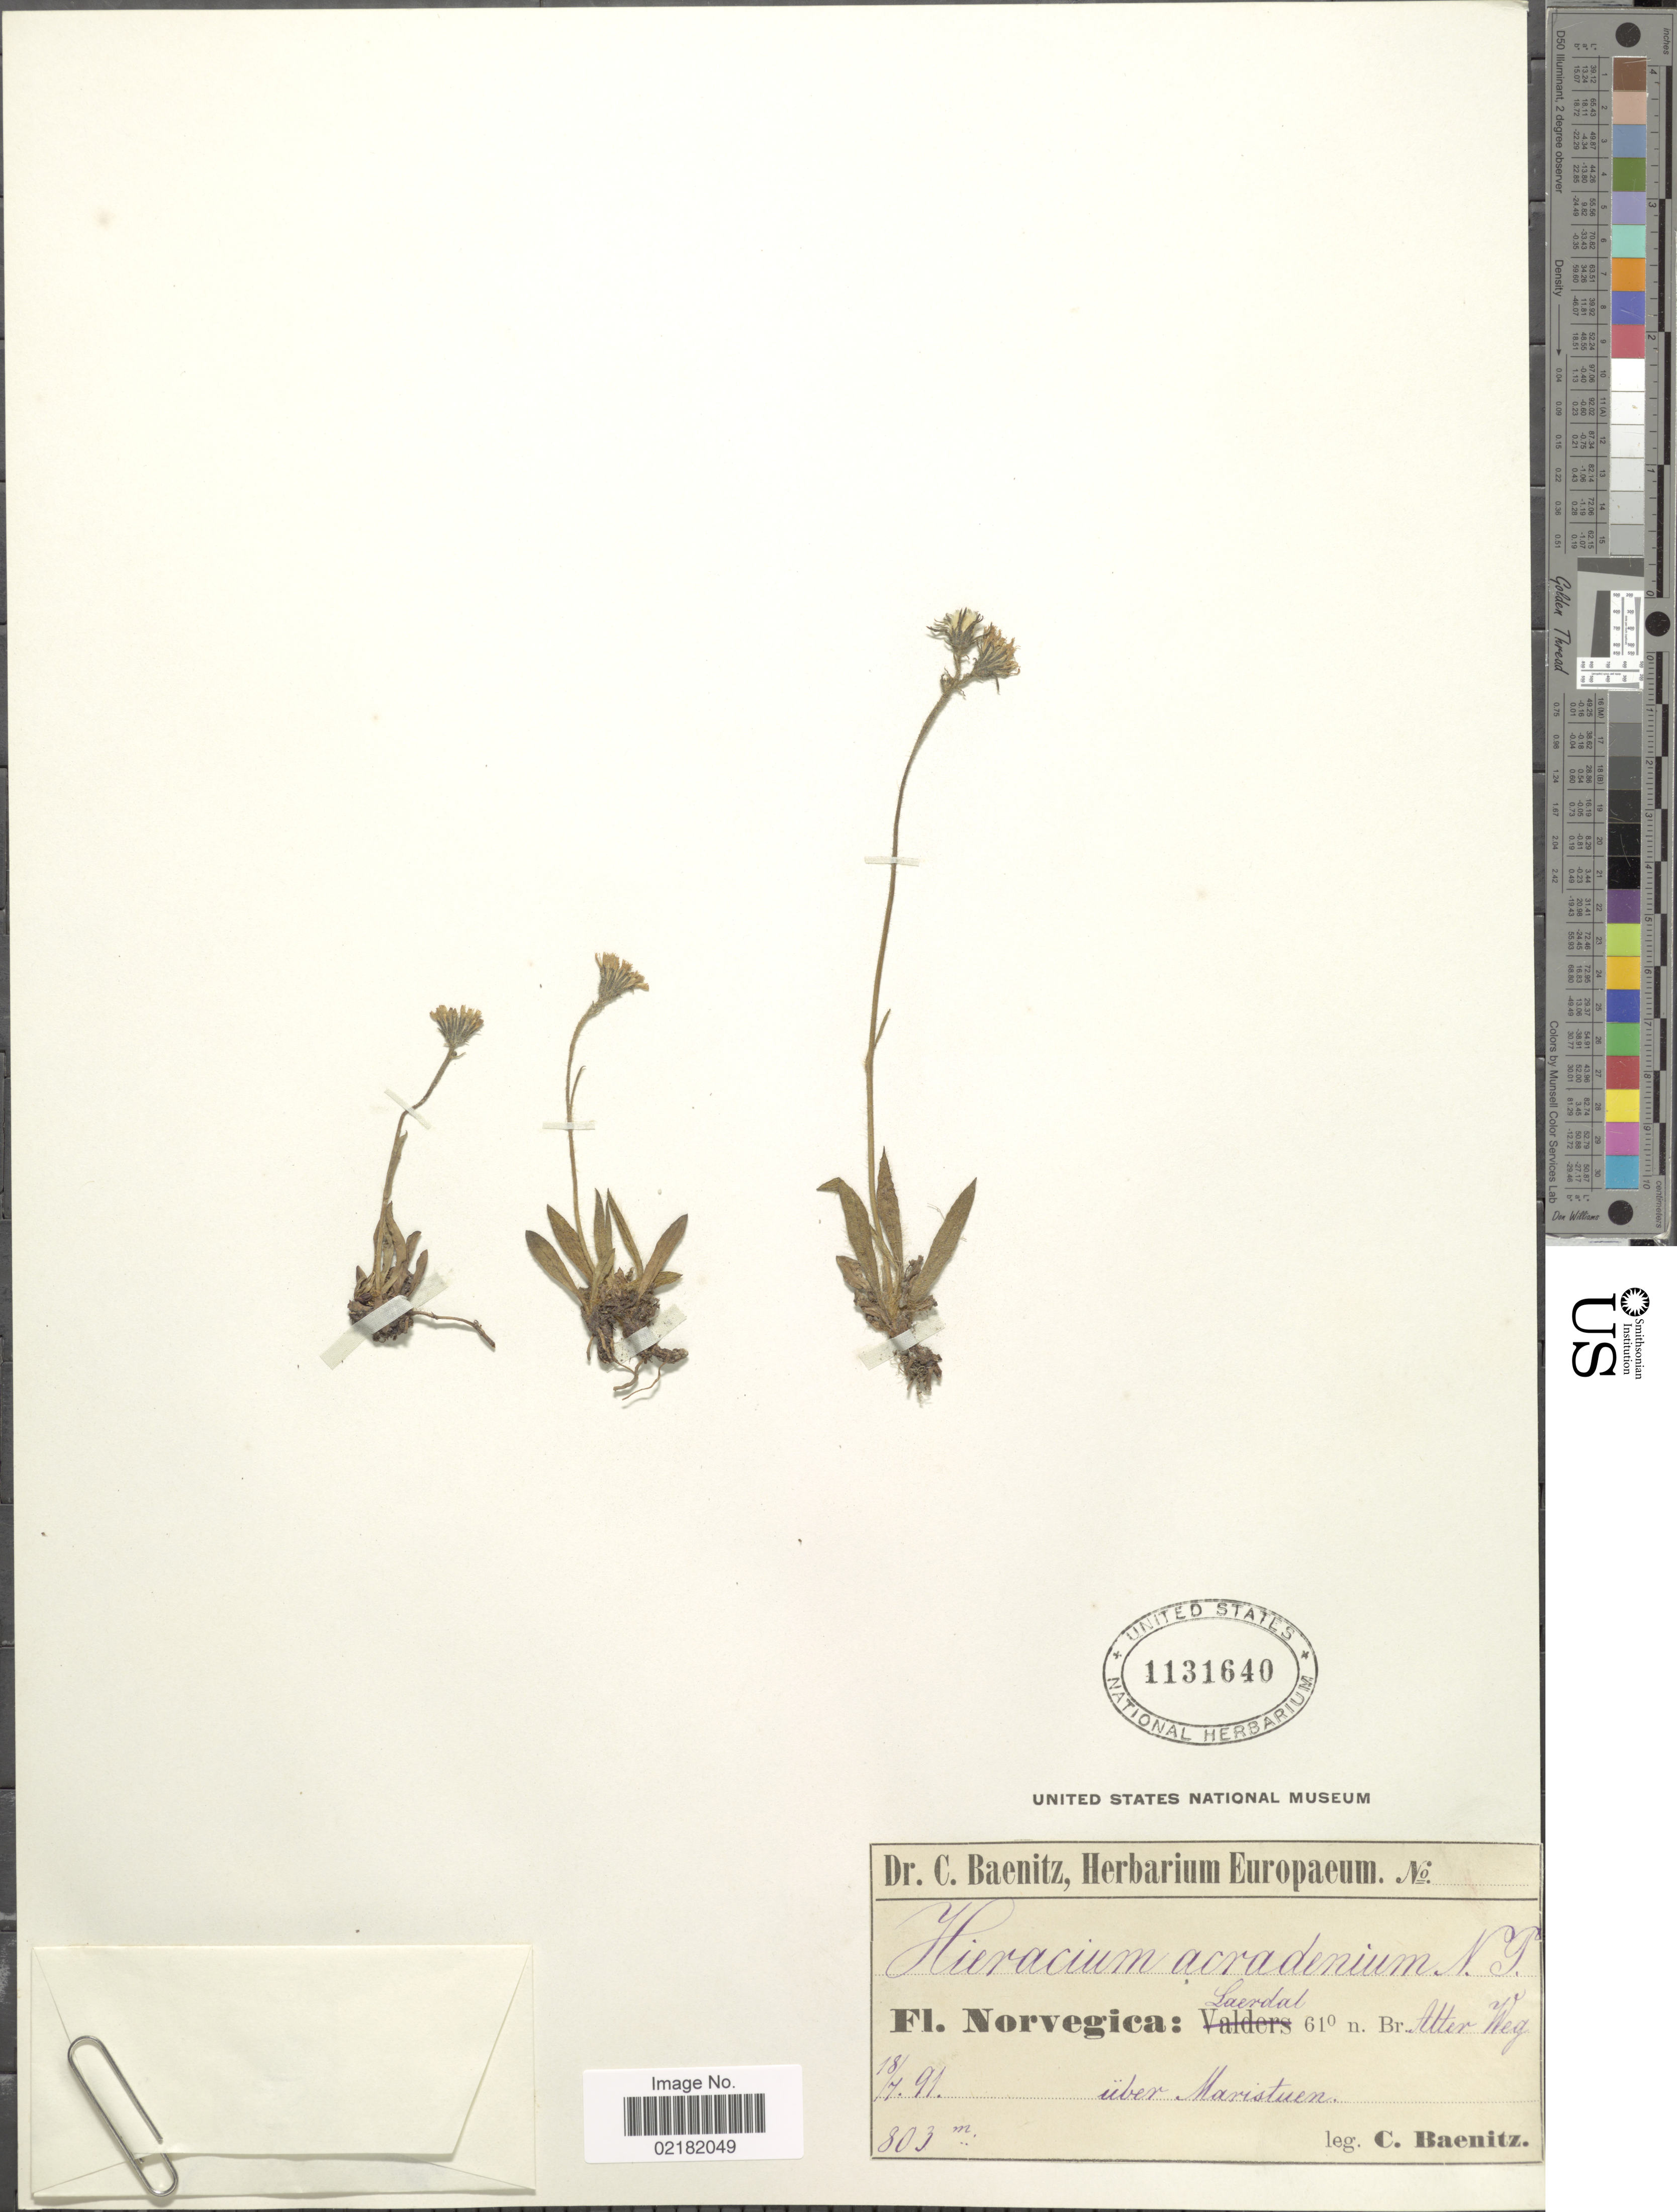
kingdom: Plantae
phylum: Tracheophyta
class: Magnoliopsida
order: Asterales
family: Asteraceae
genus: Hieracium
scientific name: Hieracium acradenium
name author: Dahlst.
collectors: C. G. Baenitz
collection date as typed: Transcribed d/m/y: 18/7/91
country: Norway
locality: Fl. Norvegica: Laerdal, Br. Atter Weg uber Maristuen.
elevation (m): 803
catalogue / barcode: US 1131640